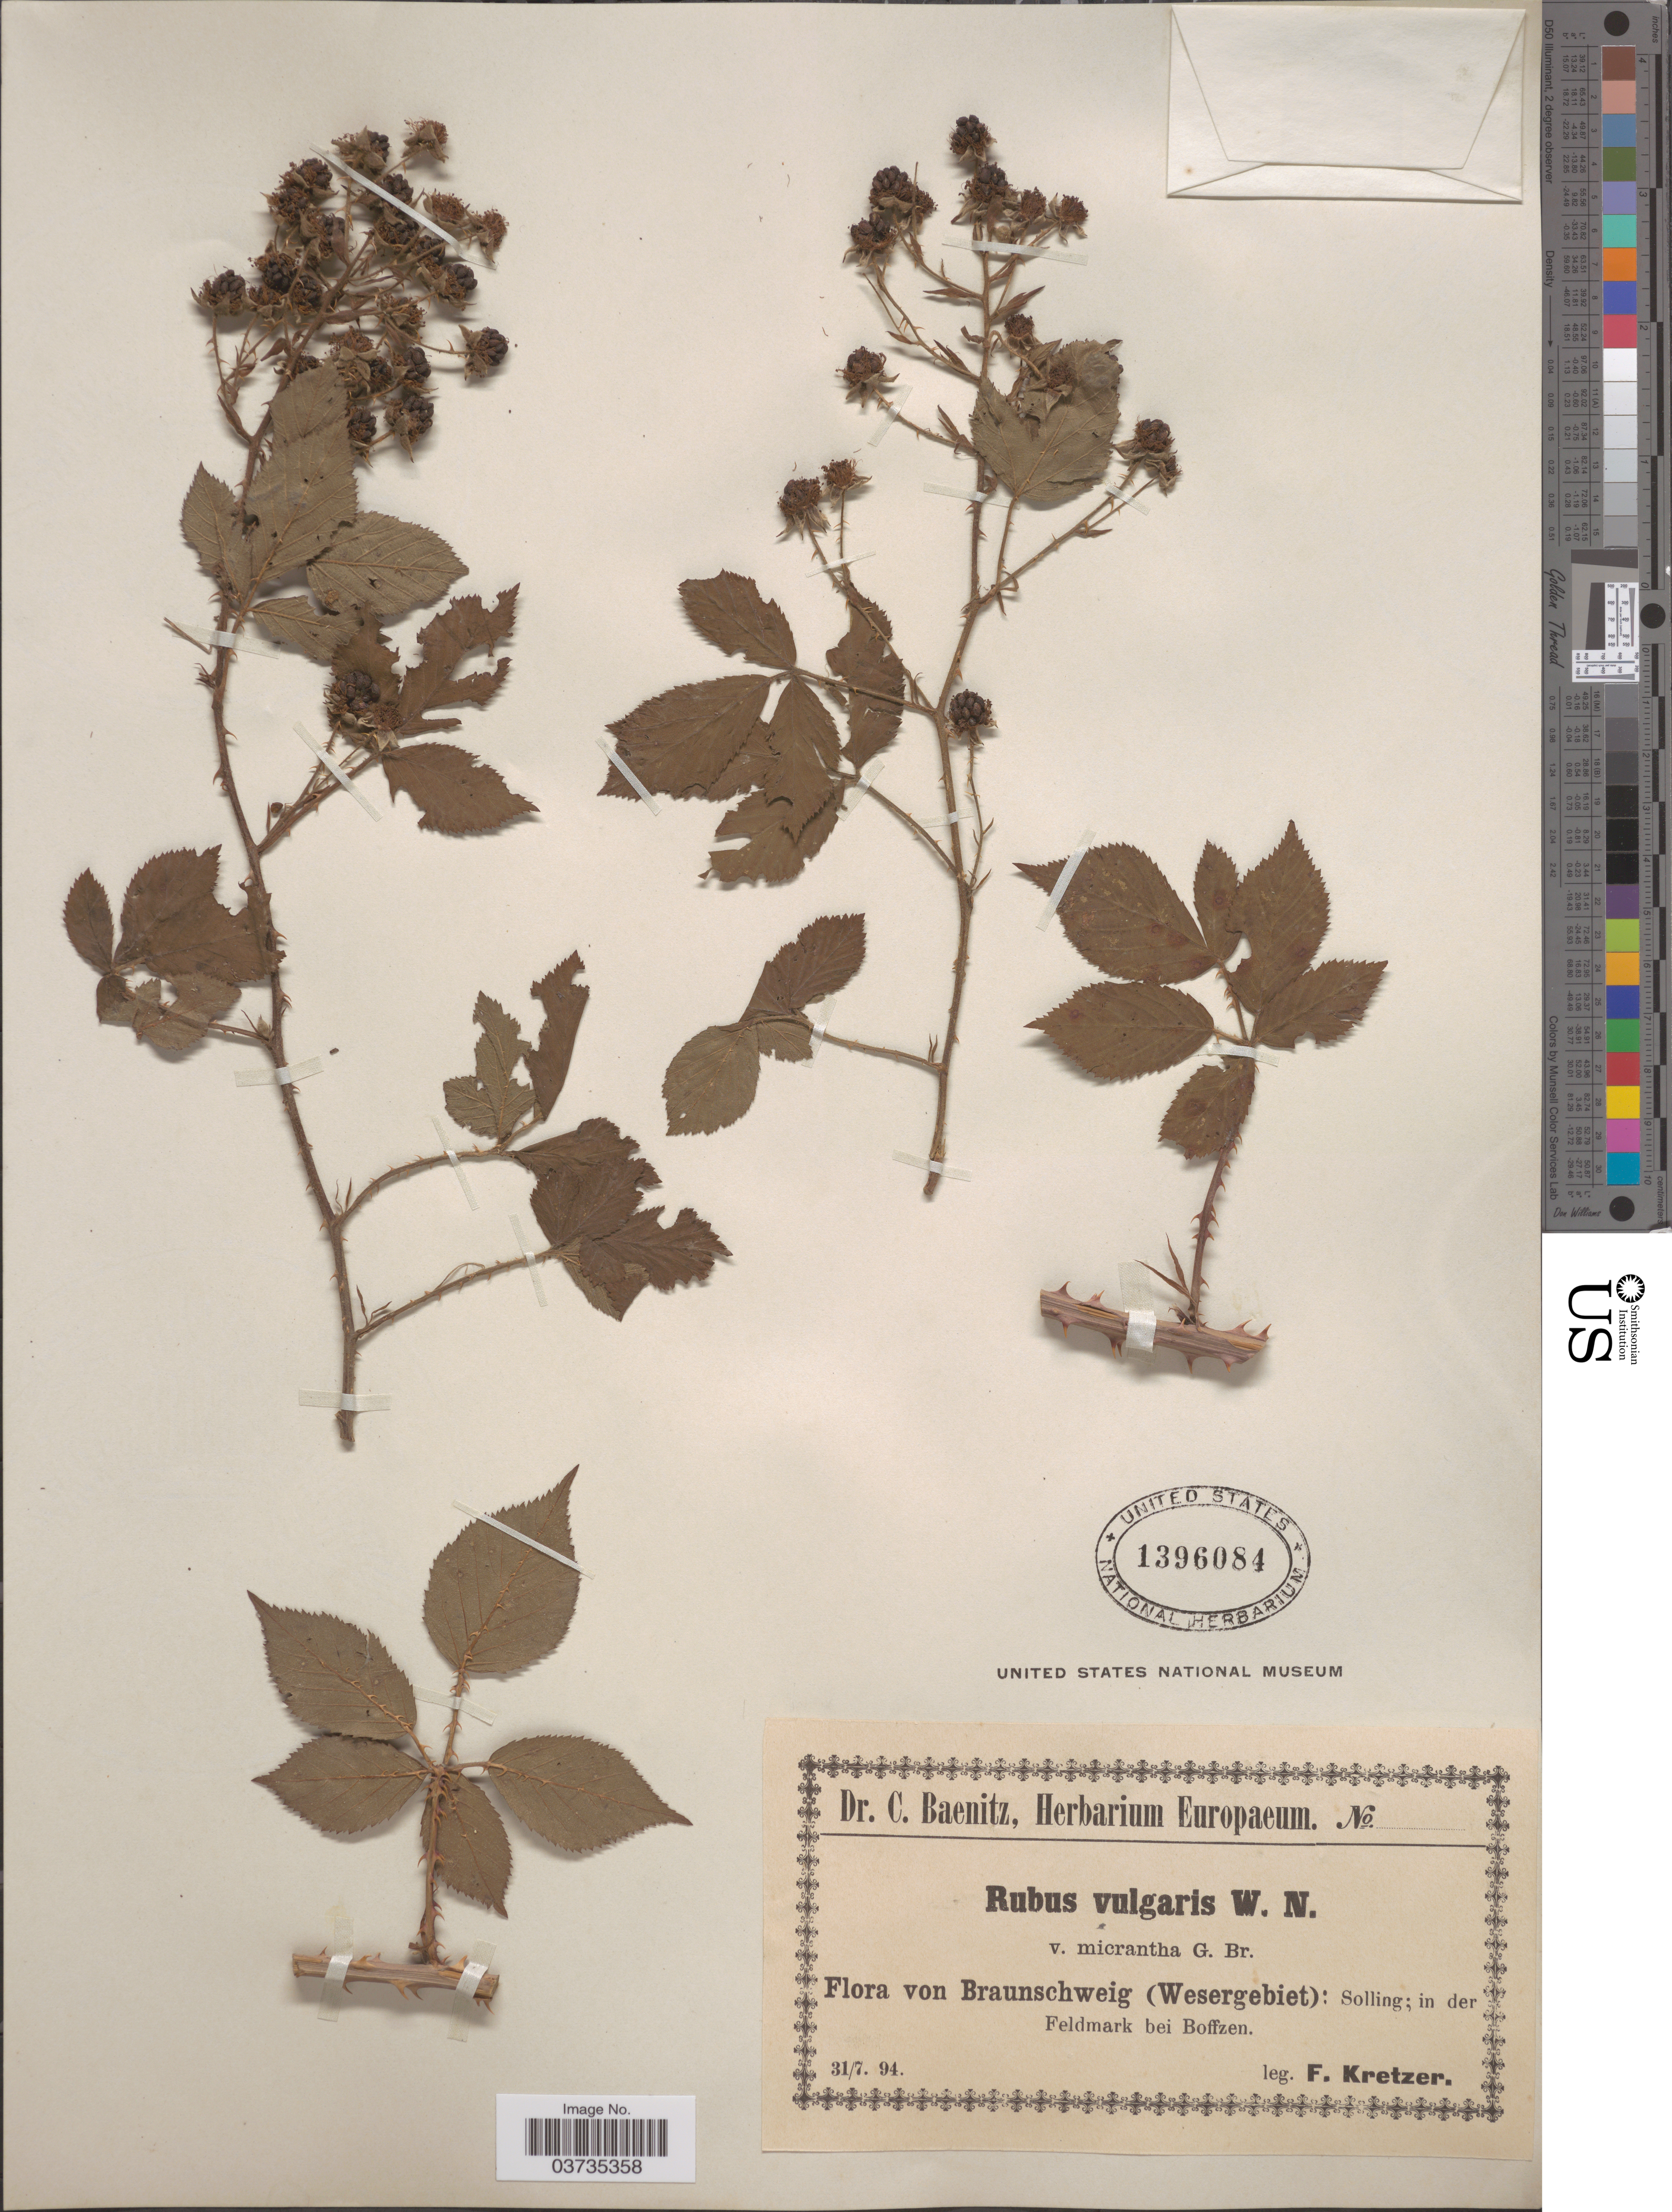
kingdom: Plantae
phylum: Tracheophyta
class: Magnoliopsida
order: Rosales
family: Rosaceae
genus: Rubus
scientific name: Rubus vulgaris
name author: Weihe & Nees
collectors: F. Kretzer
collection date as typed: Transcribed d/m/y: 31/7/94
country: Germany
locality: Braunschweig (Wesergebiet): Solling; in der Feldmark bei Boffzen.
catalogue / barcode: US 1396084